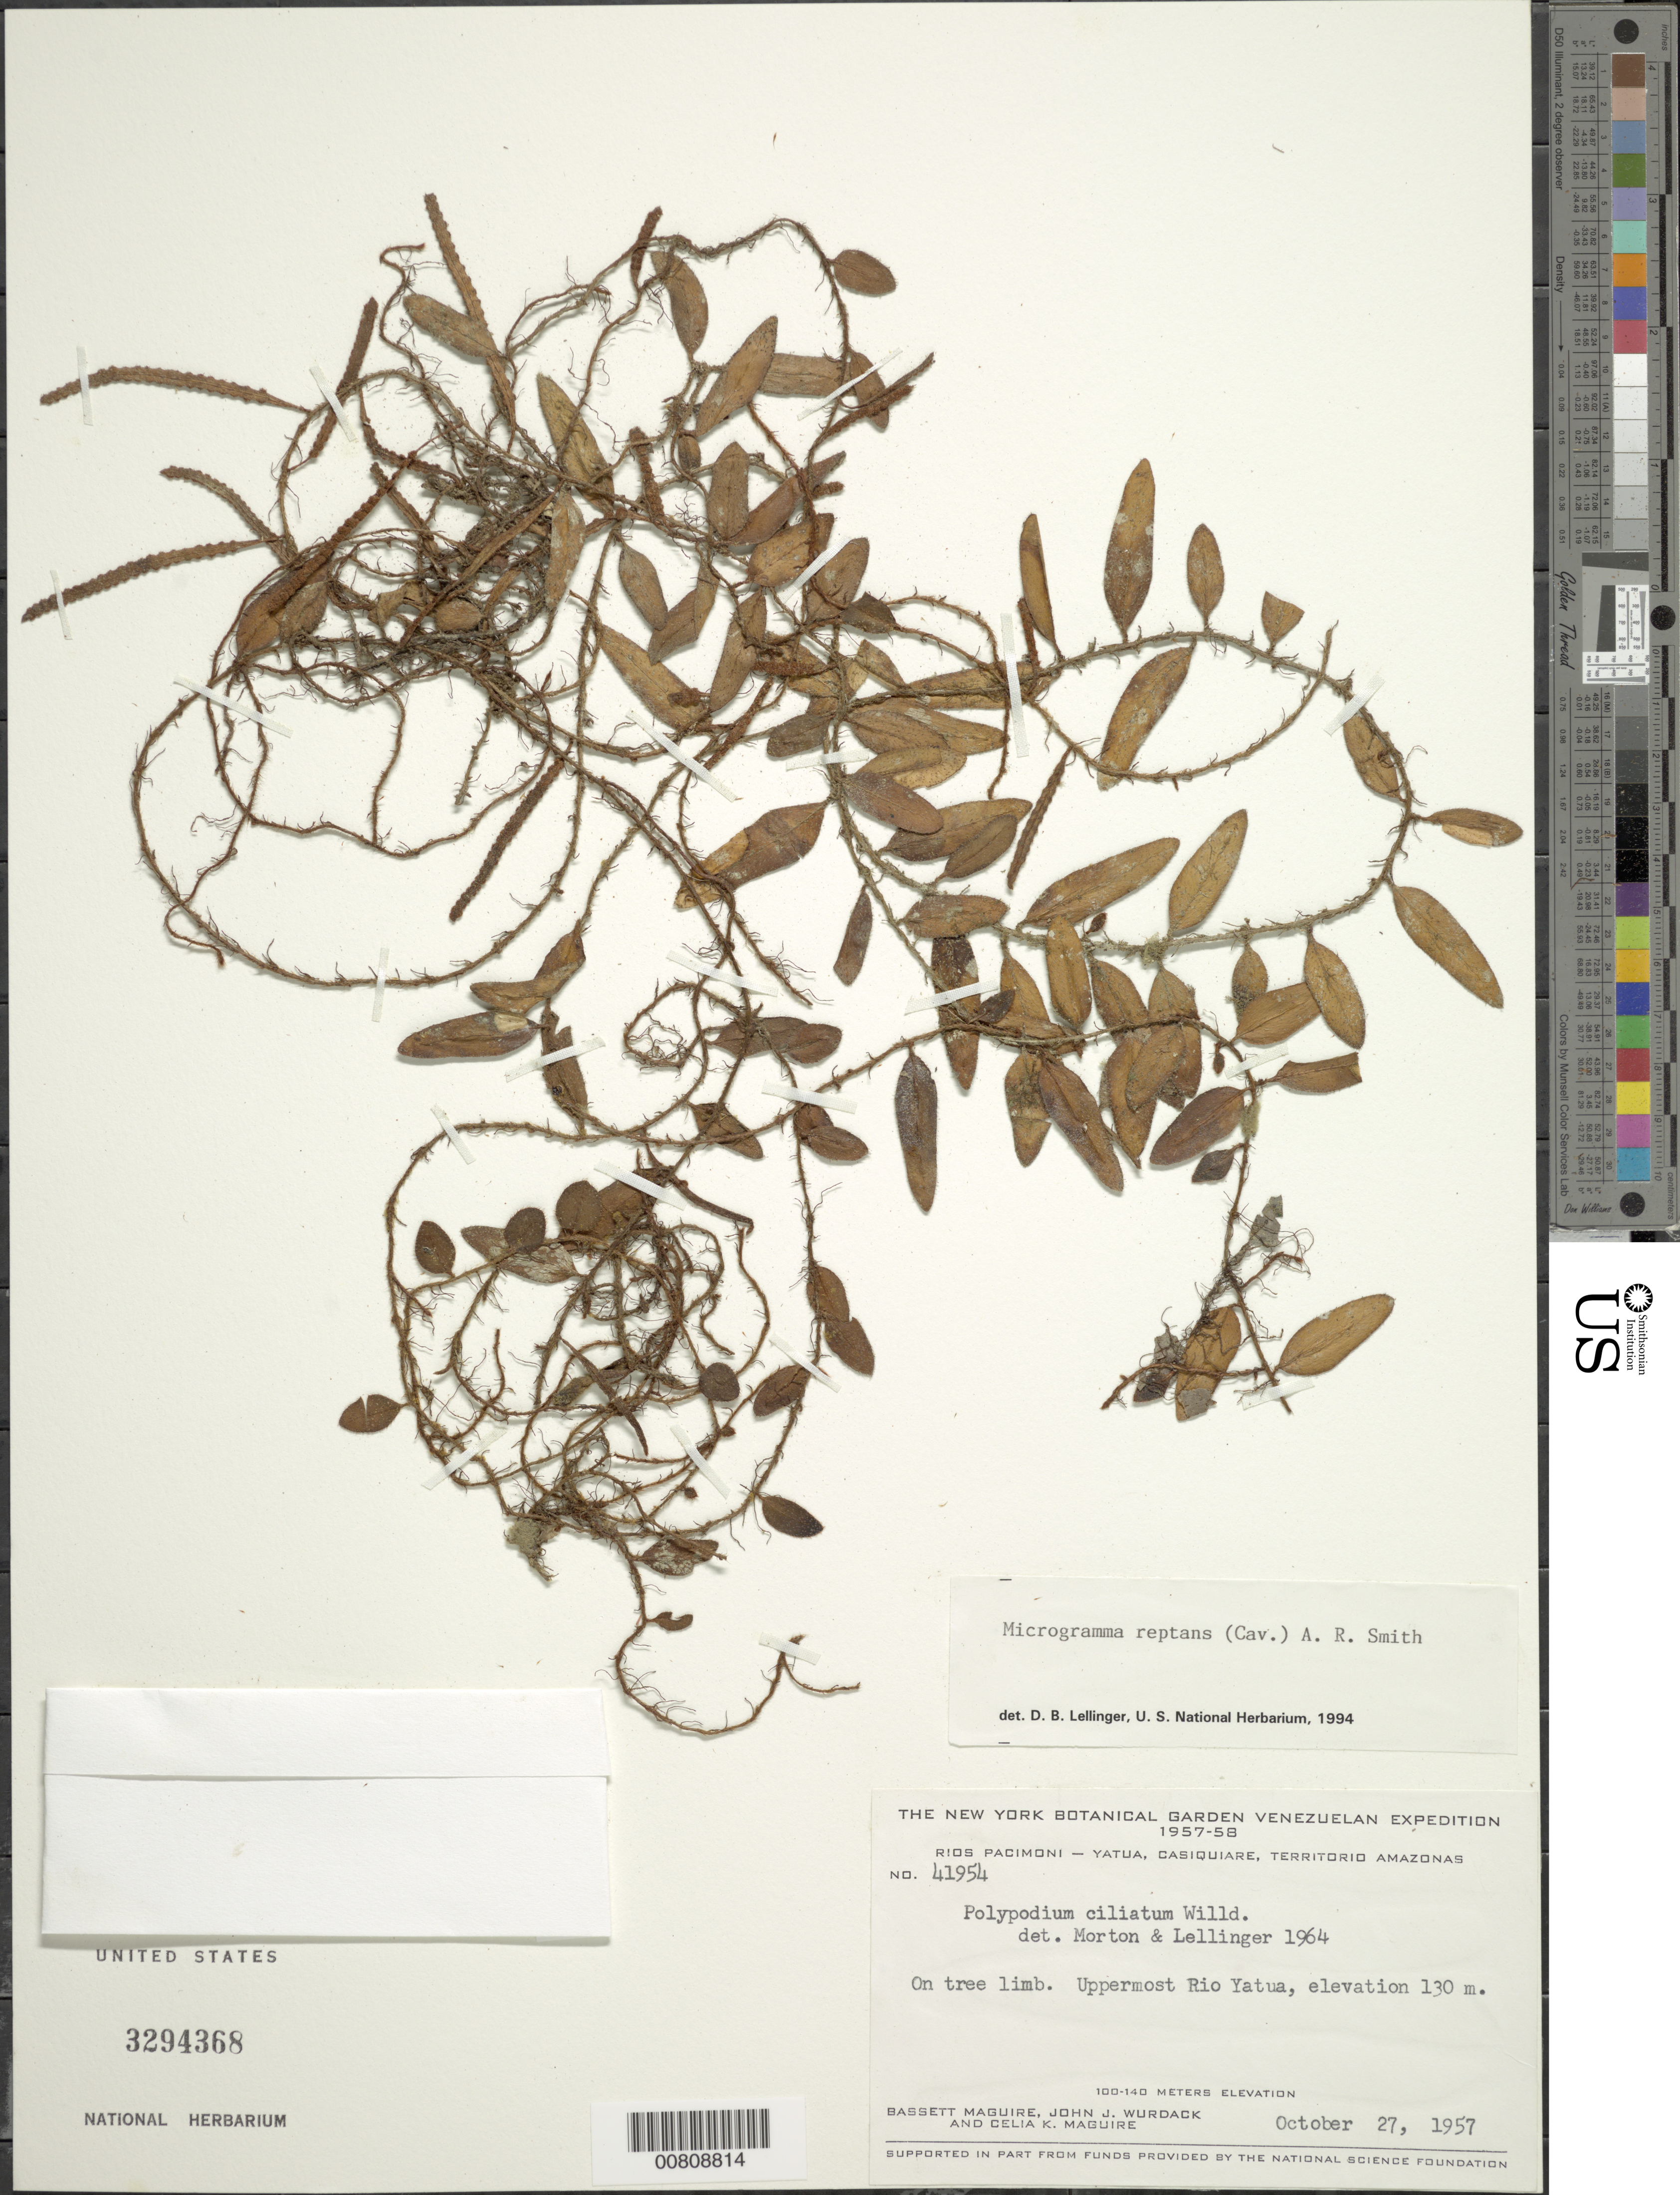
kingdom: Plantae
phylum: Tracheophyta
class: Polypodiopsida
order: Polypodiales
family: Polypodiaceae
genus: Microgramma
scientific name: Microgramma reptans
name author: (Cav.) A.R. Sm.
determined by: Lellinger, David B., (BOT), Smithsonian Institution - National Museum of Natural History (UNITED STATES)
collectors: B. Maguire, J. J. Wurdack & C. K. Maguire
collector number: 41954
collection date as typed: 27-Oct-57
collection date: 1957-10-27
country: Venezuela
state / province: Amazonas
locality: Río Yatua, uppermost part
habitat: On tree limb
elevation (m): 100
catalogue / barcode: US 3294368